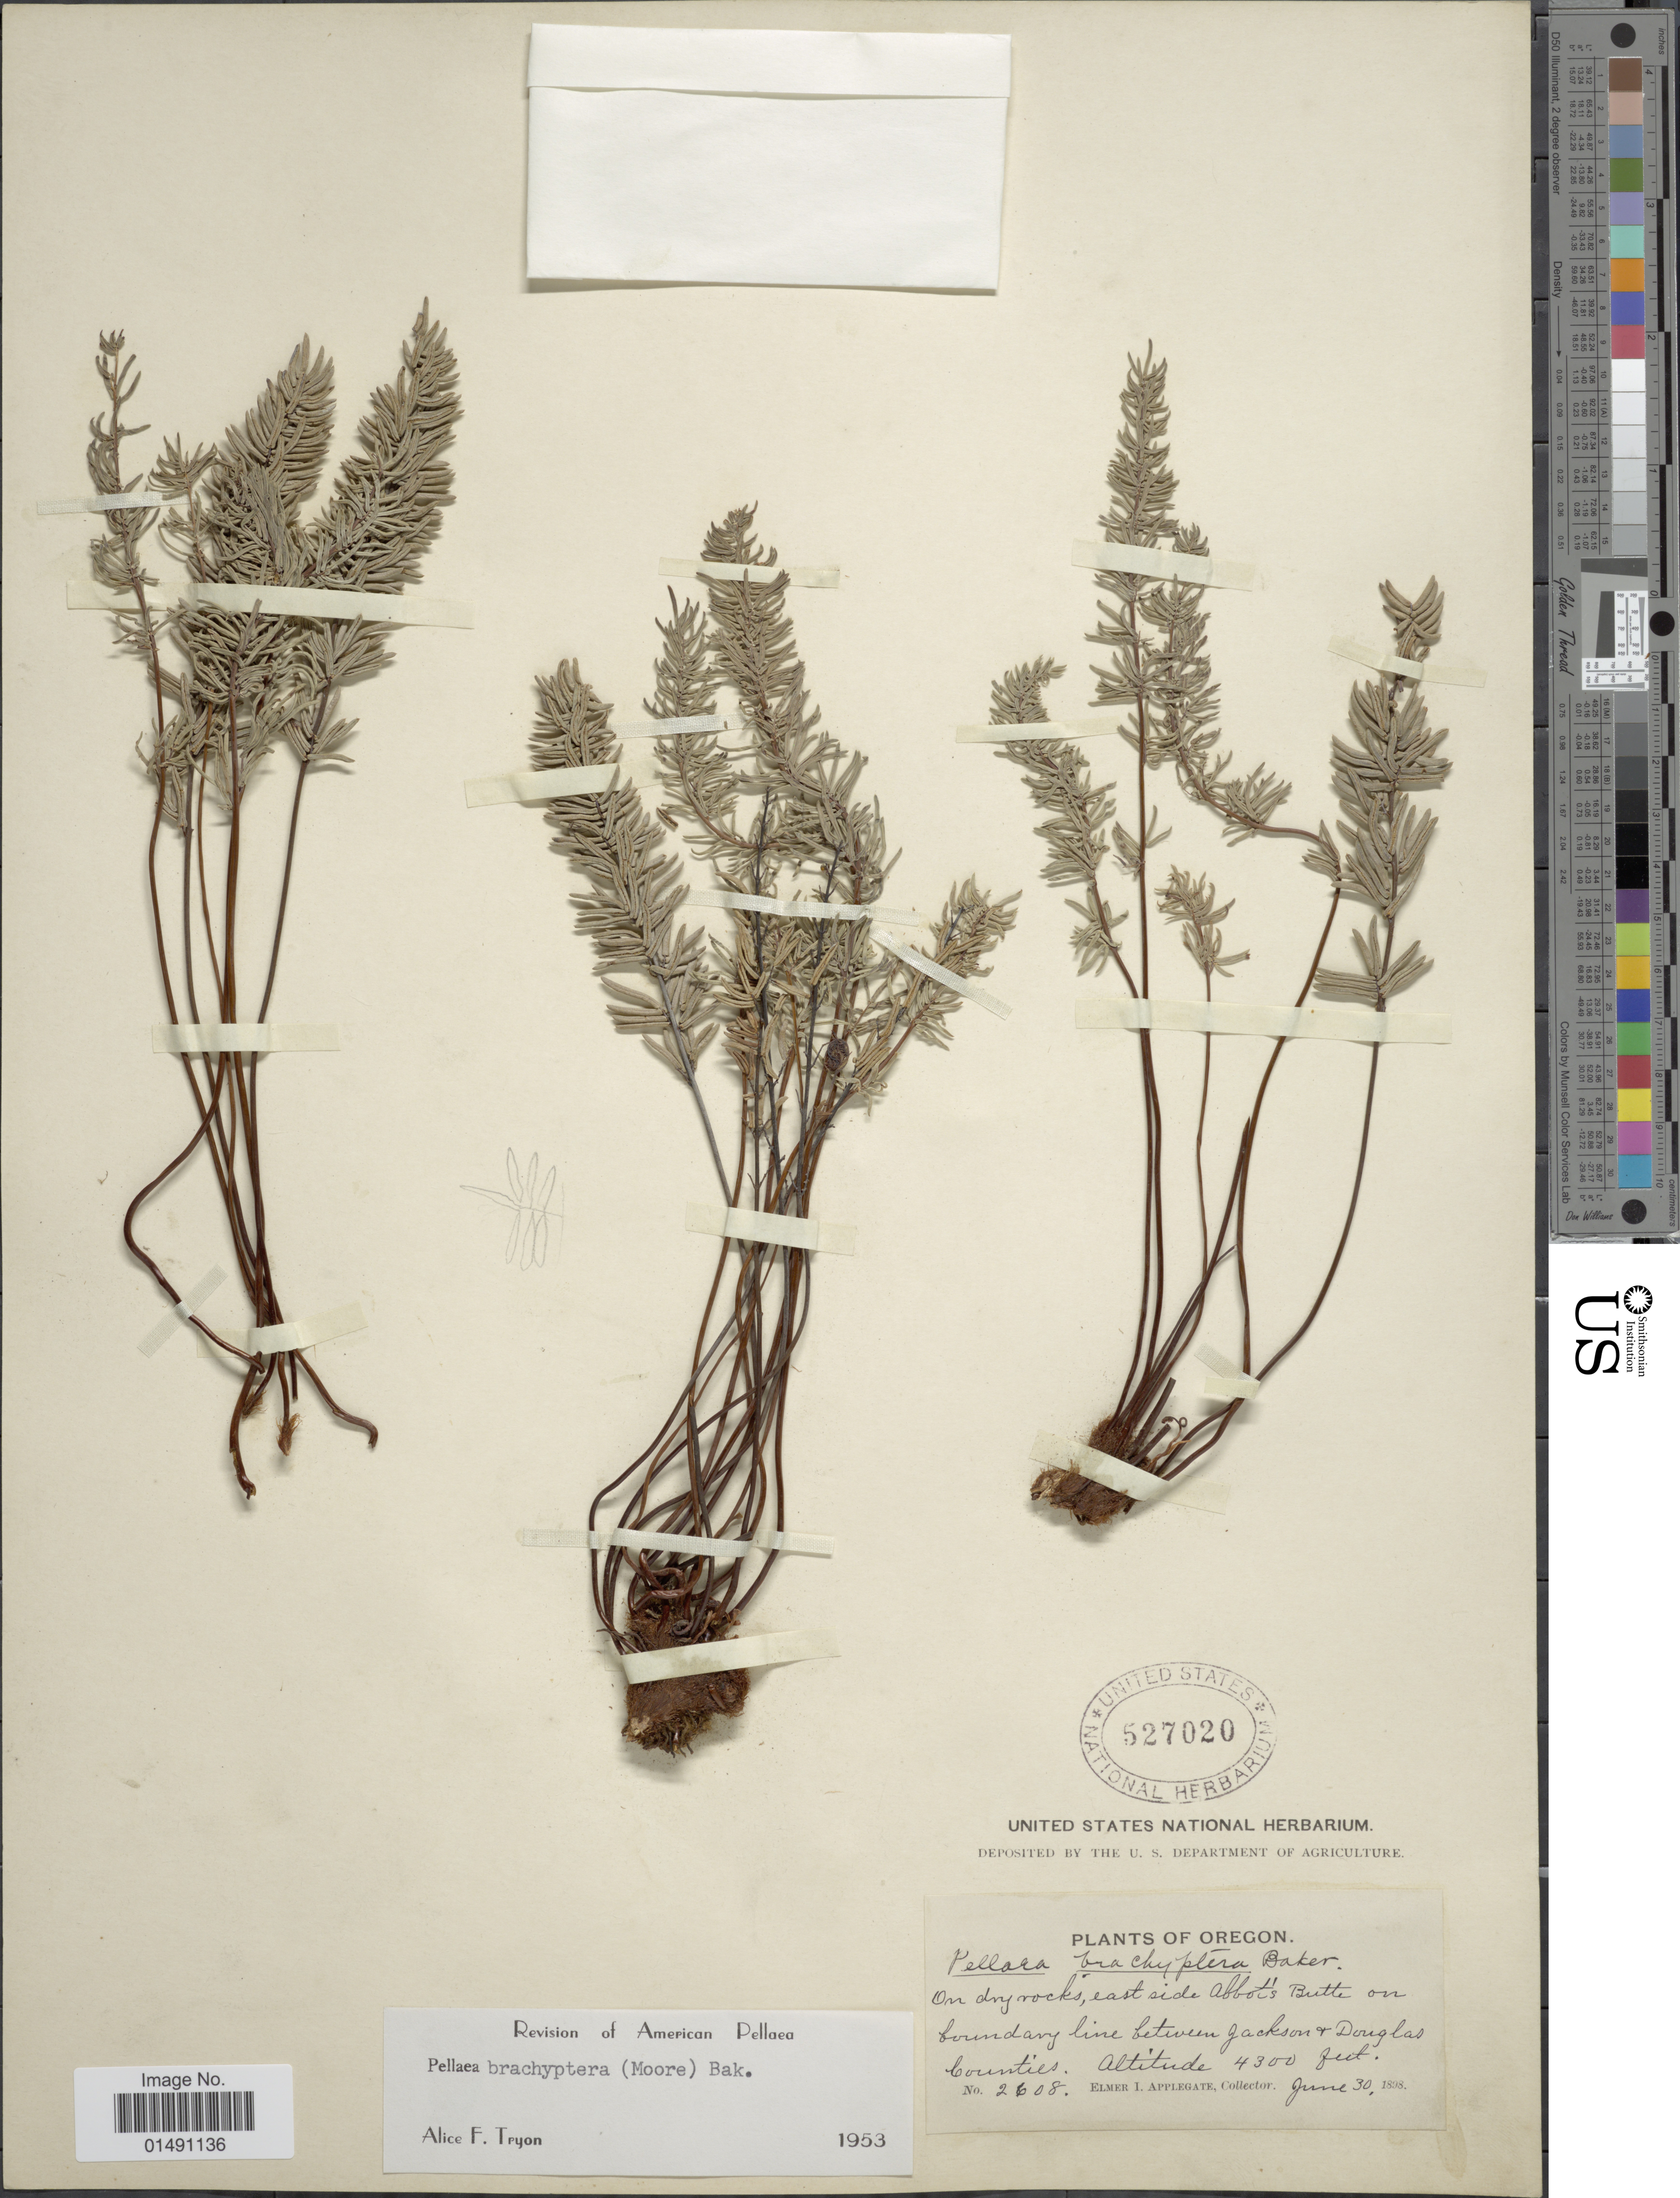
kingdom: Plantae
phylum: Tracheophyta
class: Polypodiopsida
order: Polypodiales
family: Pteridaceae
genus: Pellaea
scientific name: Pellaea brachyptera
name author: (T. Moore) Baker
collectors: E. I. Applegate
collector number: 2608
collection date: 1898-06-30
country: United States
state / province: Oregon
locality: Boundary line between Jackson + Douglas Counties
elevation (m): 1311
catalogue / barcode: US 527020